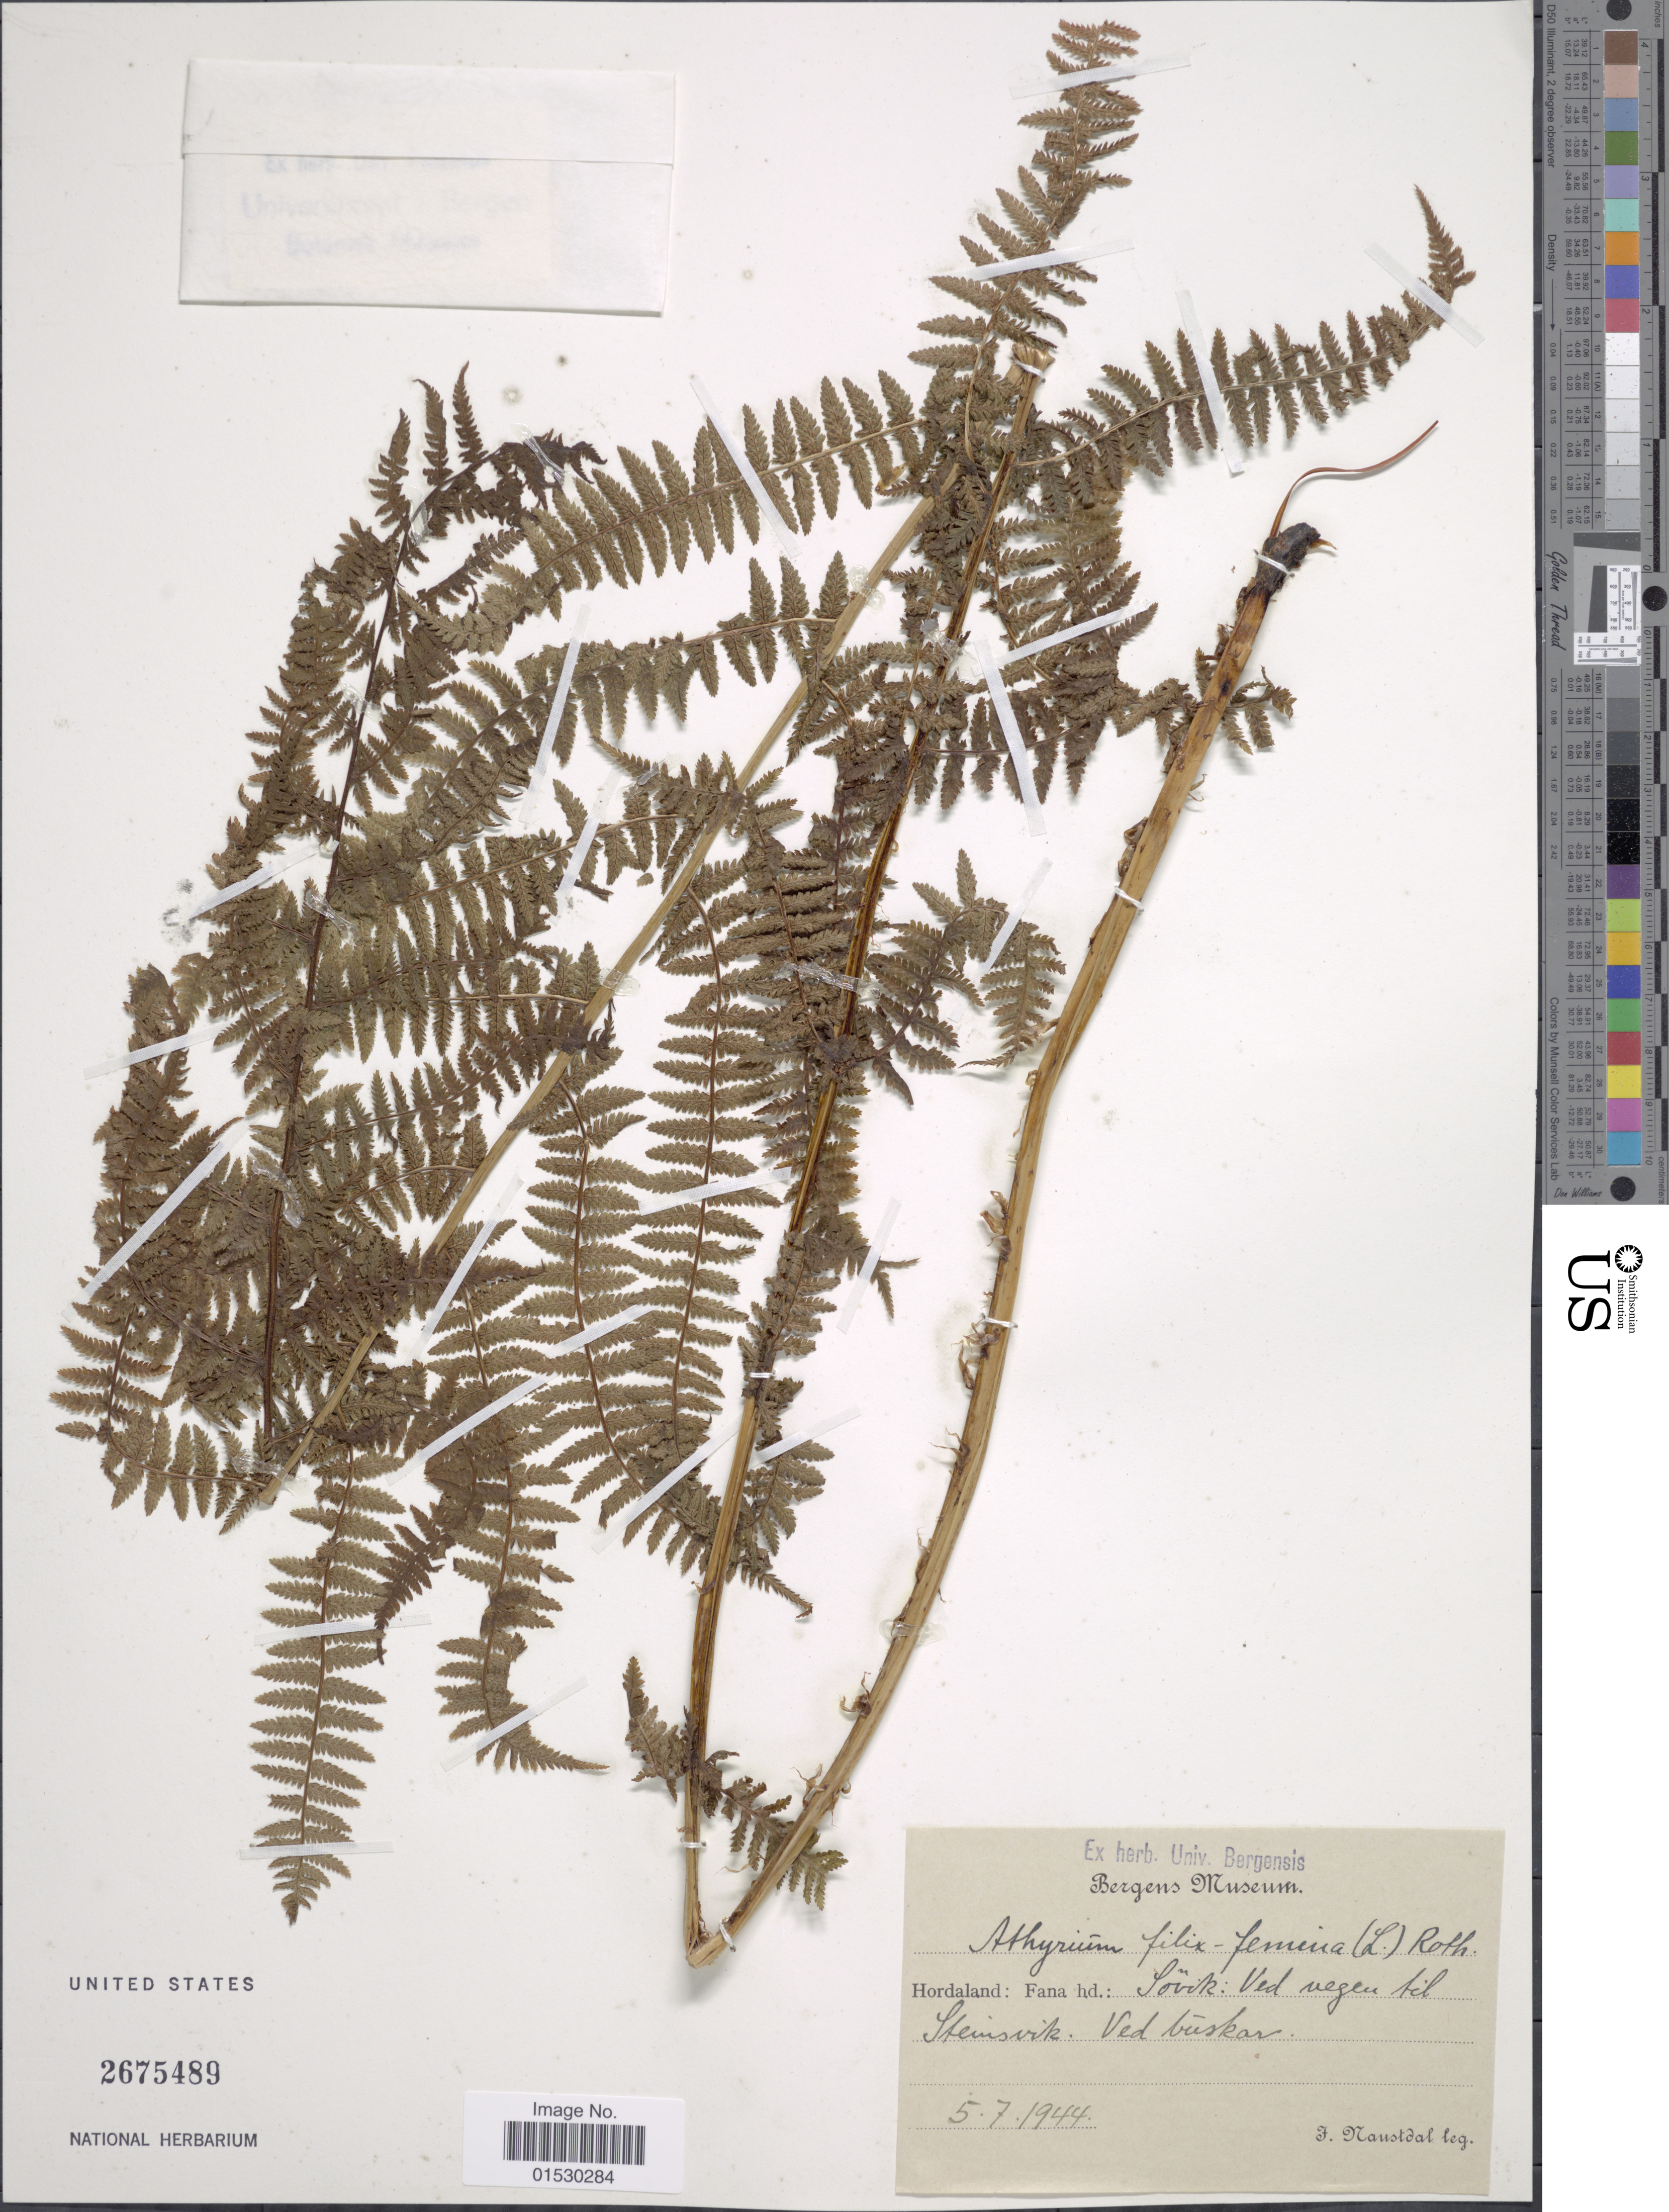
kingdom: Plantae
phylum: Tracheophyta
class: Polypodiopsida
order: Polypodiales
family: Athyriaceae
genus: Athyrium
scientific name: Athyrium filix-femina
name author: (L.) Roth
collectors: F. Nanstdal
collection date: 1944-07-05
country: Norway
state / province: Hordaland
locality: Fana hd. Sovik: Ved wegen til Stensvik, Ved Buskar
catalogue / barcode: US 2675489